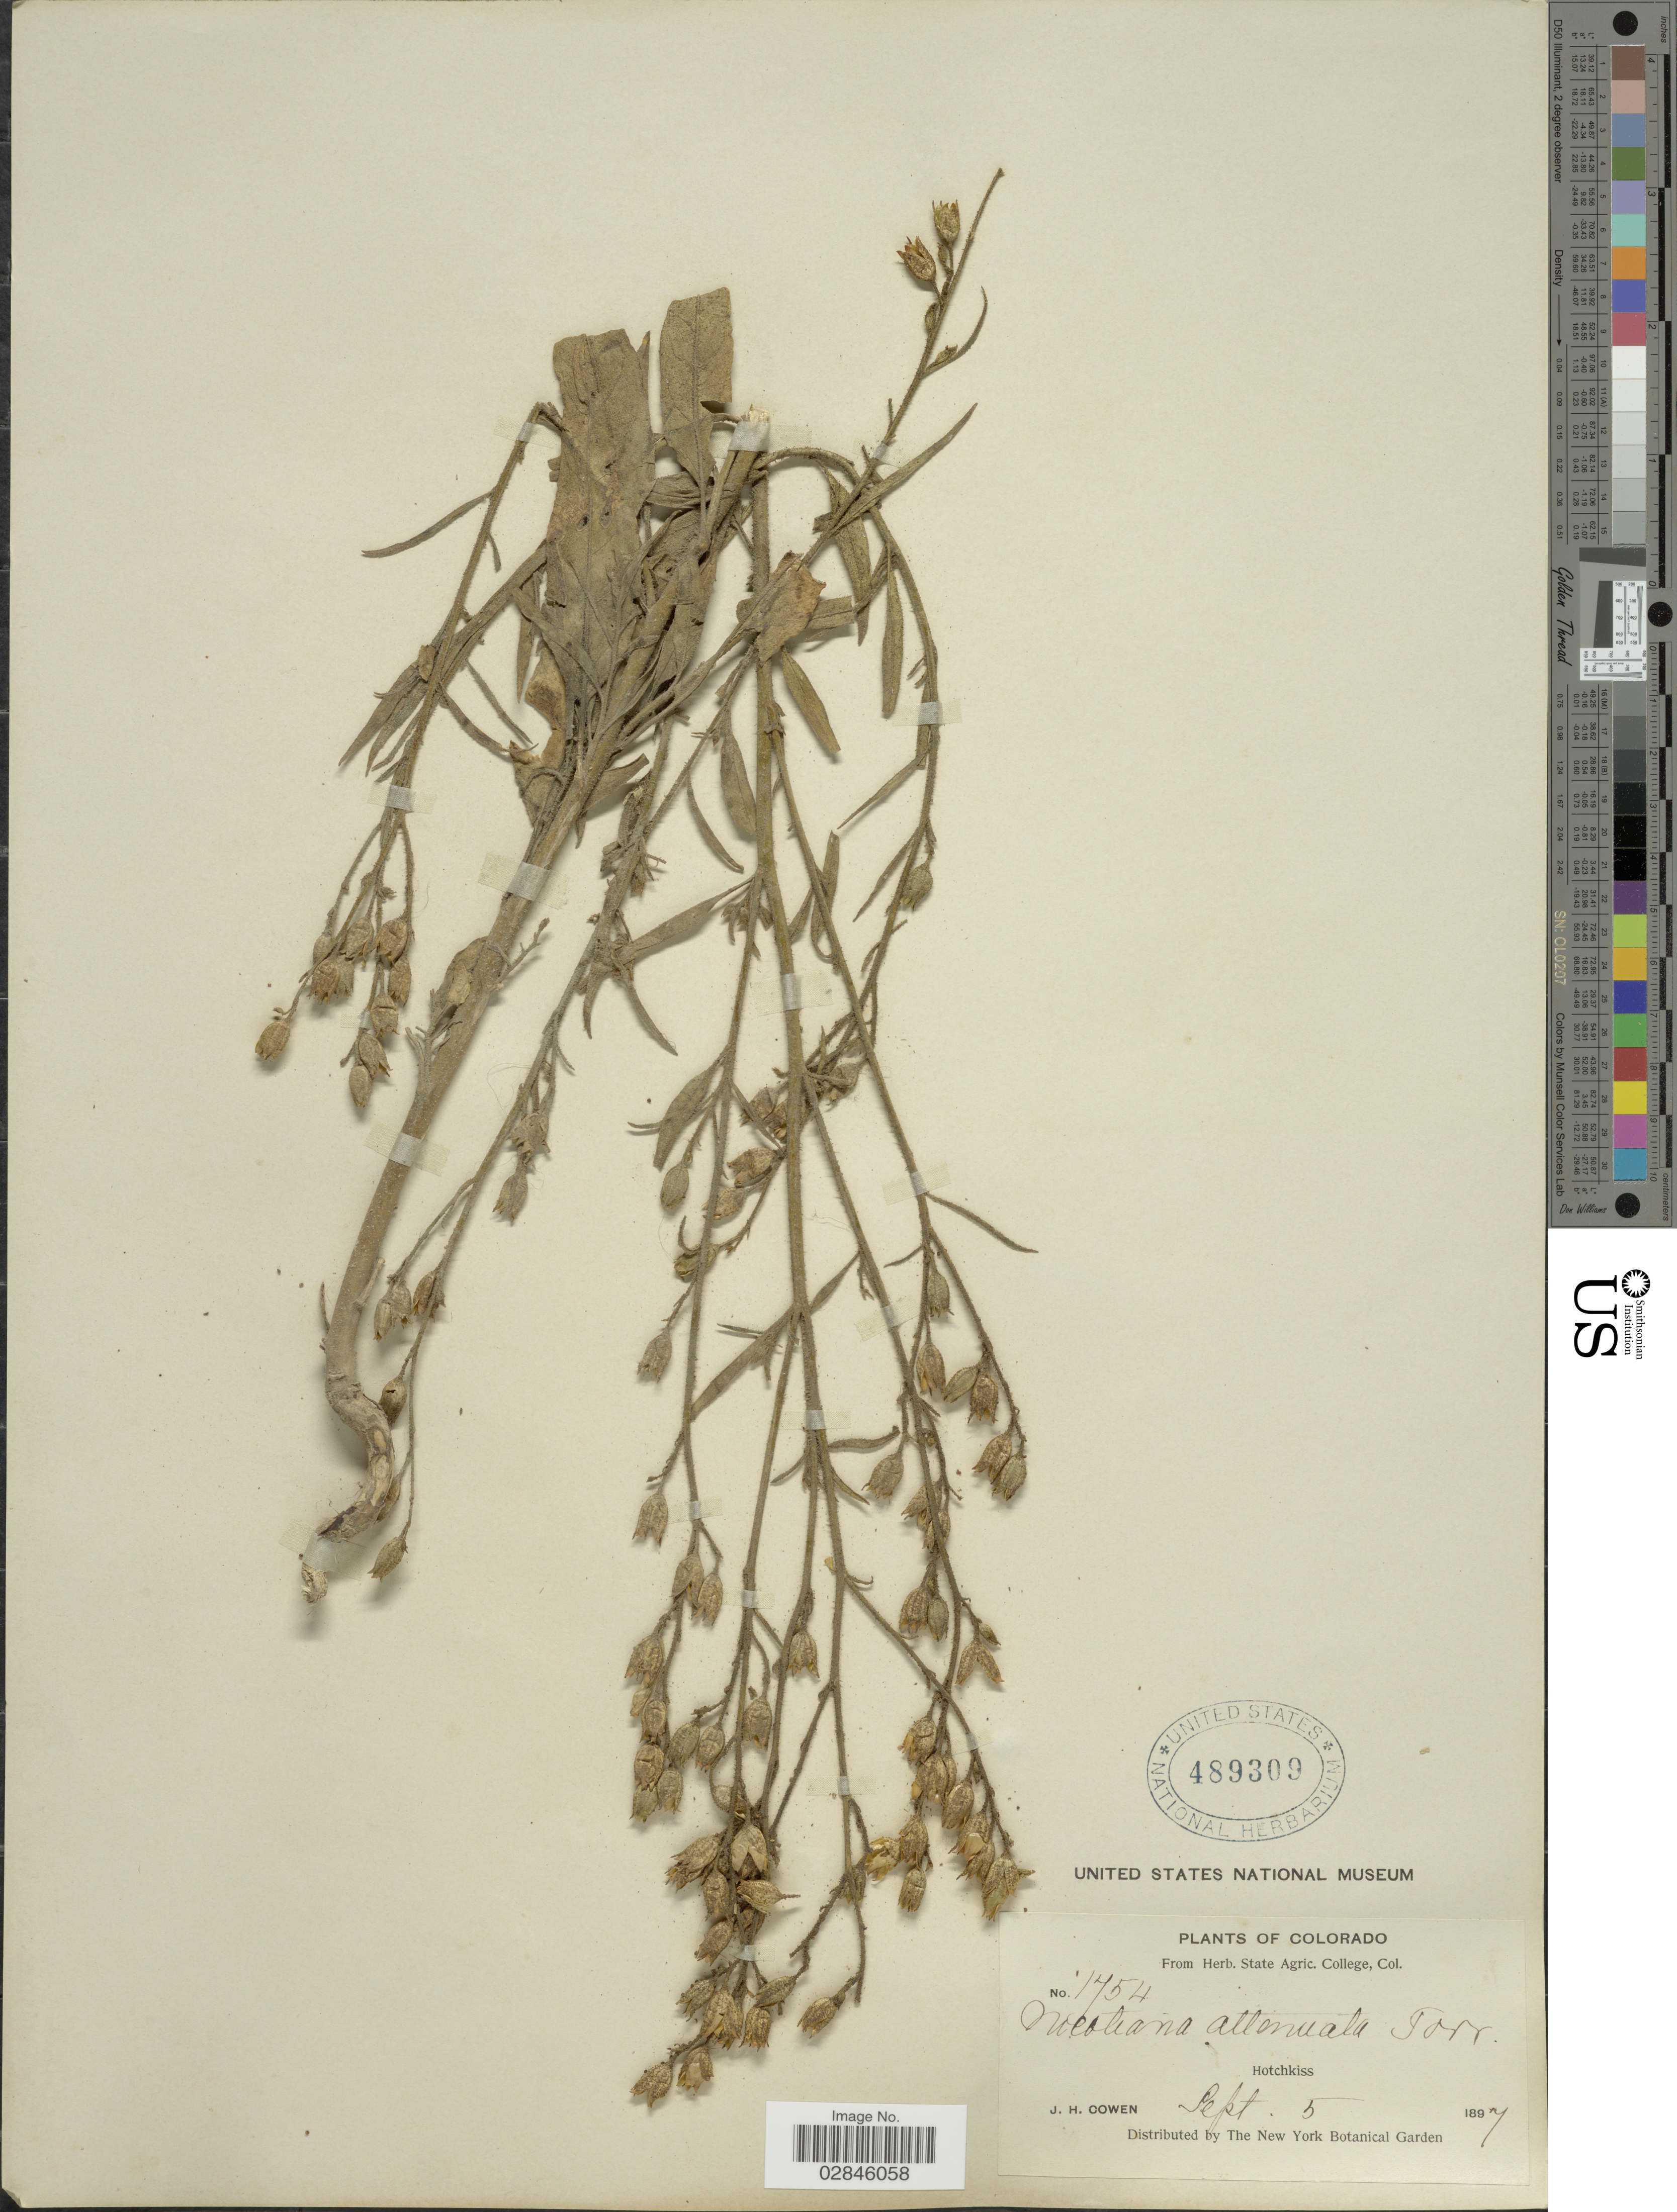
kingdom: Plantae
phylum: Tracheophyta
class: Magnoliopsida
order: Solanales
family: Solanaceae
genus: Nicotiana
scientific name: Nicotiana attenuata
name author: Torr. ex S. Watson in C. King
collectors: J. H. Cowen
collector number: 1754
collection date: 1897-09-05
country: United States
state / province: Colorado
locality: Hotchkiss.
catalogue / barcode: US 489309